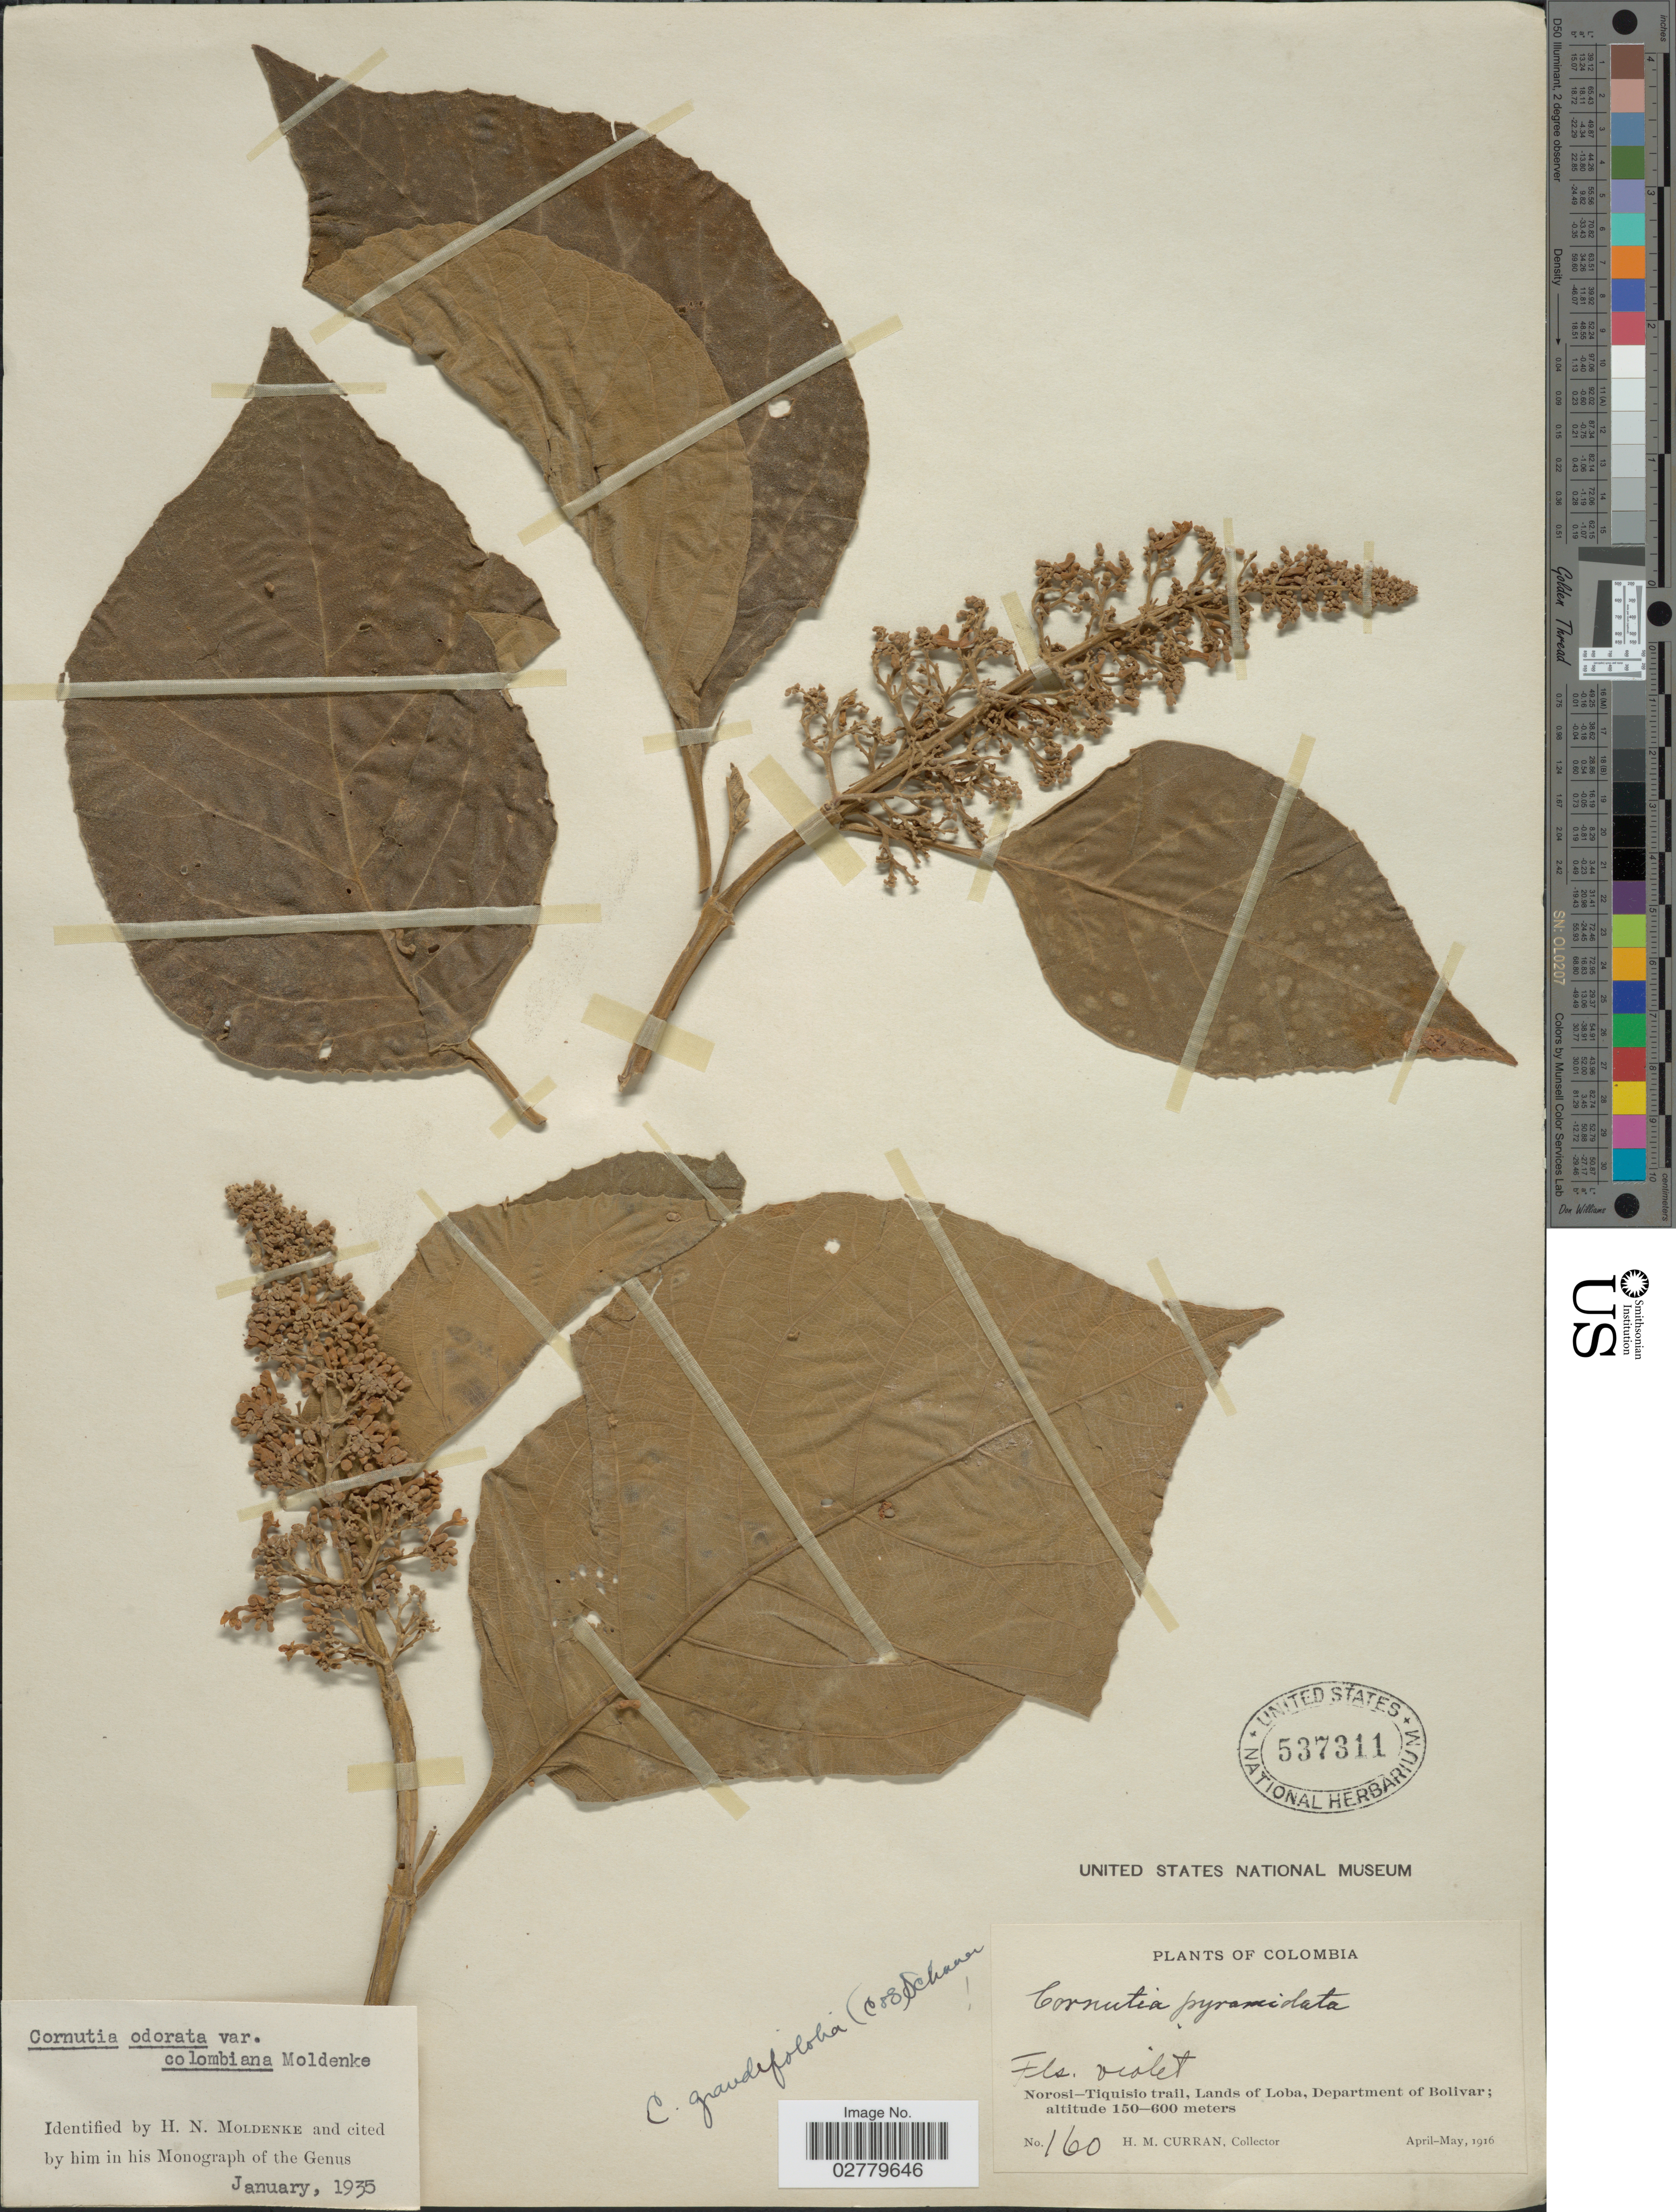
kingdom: Plantae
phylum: Tracheophyta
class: Magnoliopsida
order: Lamiales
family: Lamiaceae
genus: Cornutia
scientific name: Cornutia odorata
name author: (Poepp.) Schauer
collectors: H. M. Curran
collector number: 160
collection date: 1916-04/1916-05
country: Colombia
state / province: Bolívar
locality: Norosi- Tiquisio trail, Lands of Loba, Department of Bolivar.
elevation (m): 150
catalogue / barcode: US 537311